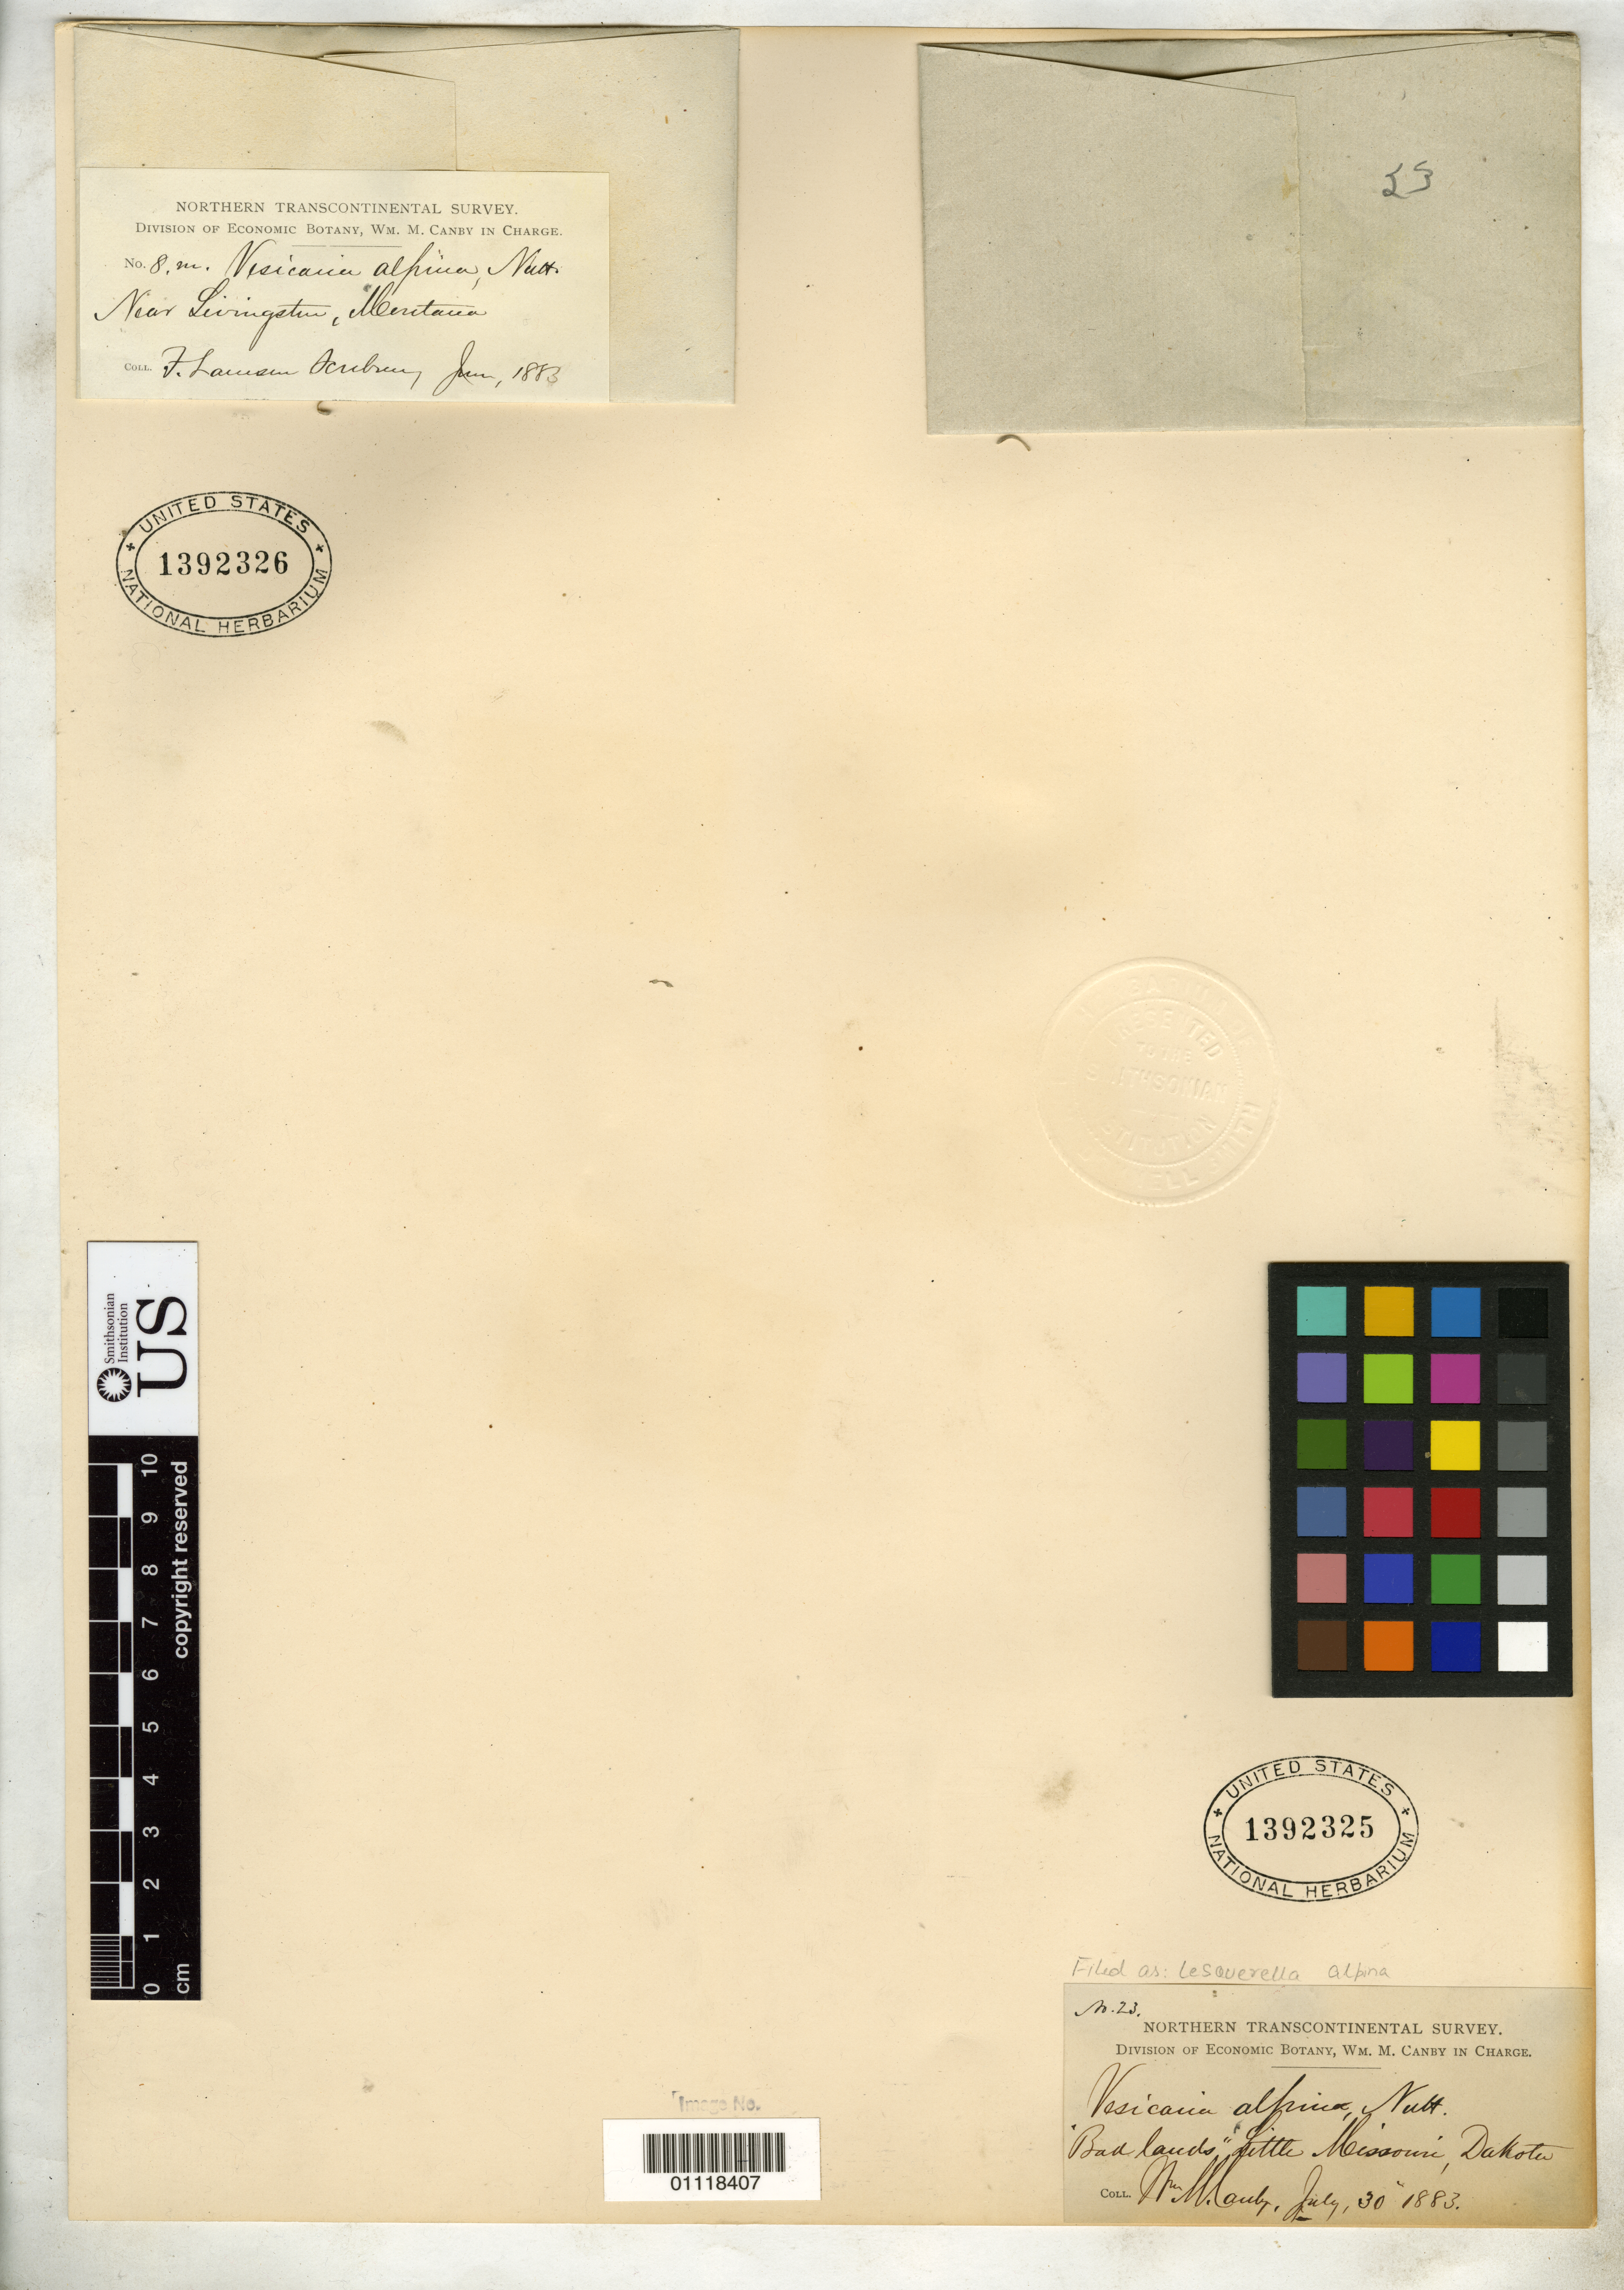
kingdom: Plantae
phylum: Tracheophyta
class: Magnoliopsida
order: Brassicales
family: Brassicaceae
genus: Lesquerella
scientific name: Lesquerella alpina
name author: (Nutt.) S. Watson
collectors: W. M. Canby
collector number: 23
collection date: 1883-07-30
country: United States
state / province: North Dakota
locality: Little Missouri Badlands.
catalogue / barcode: US 1392325-2